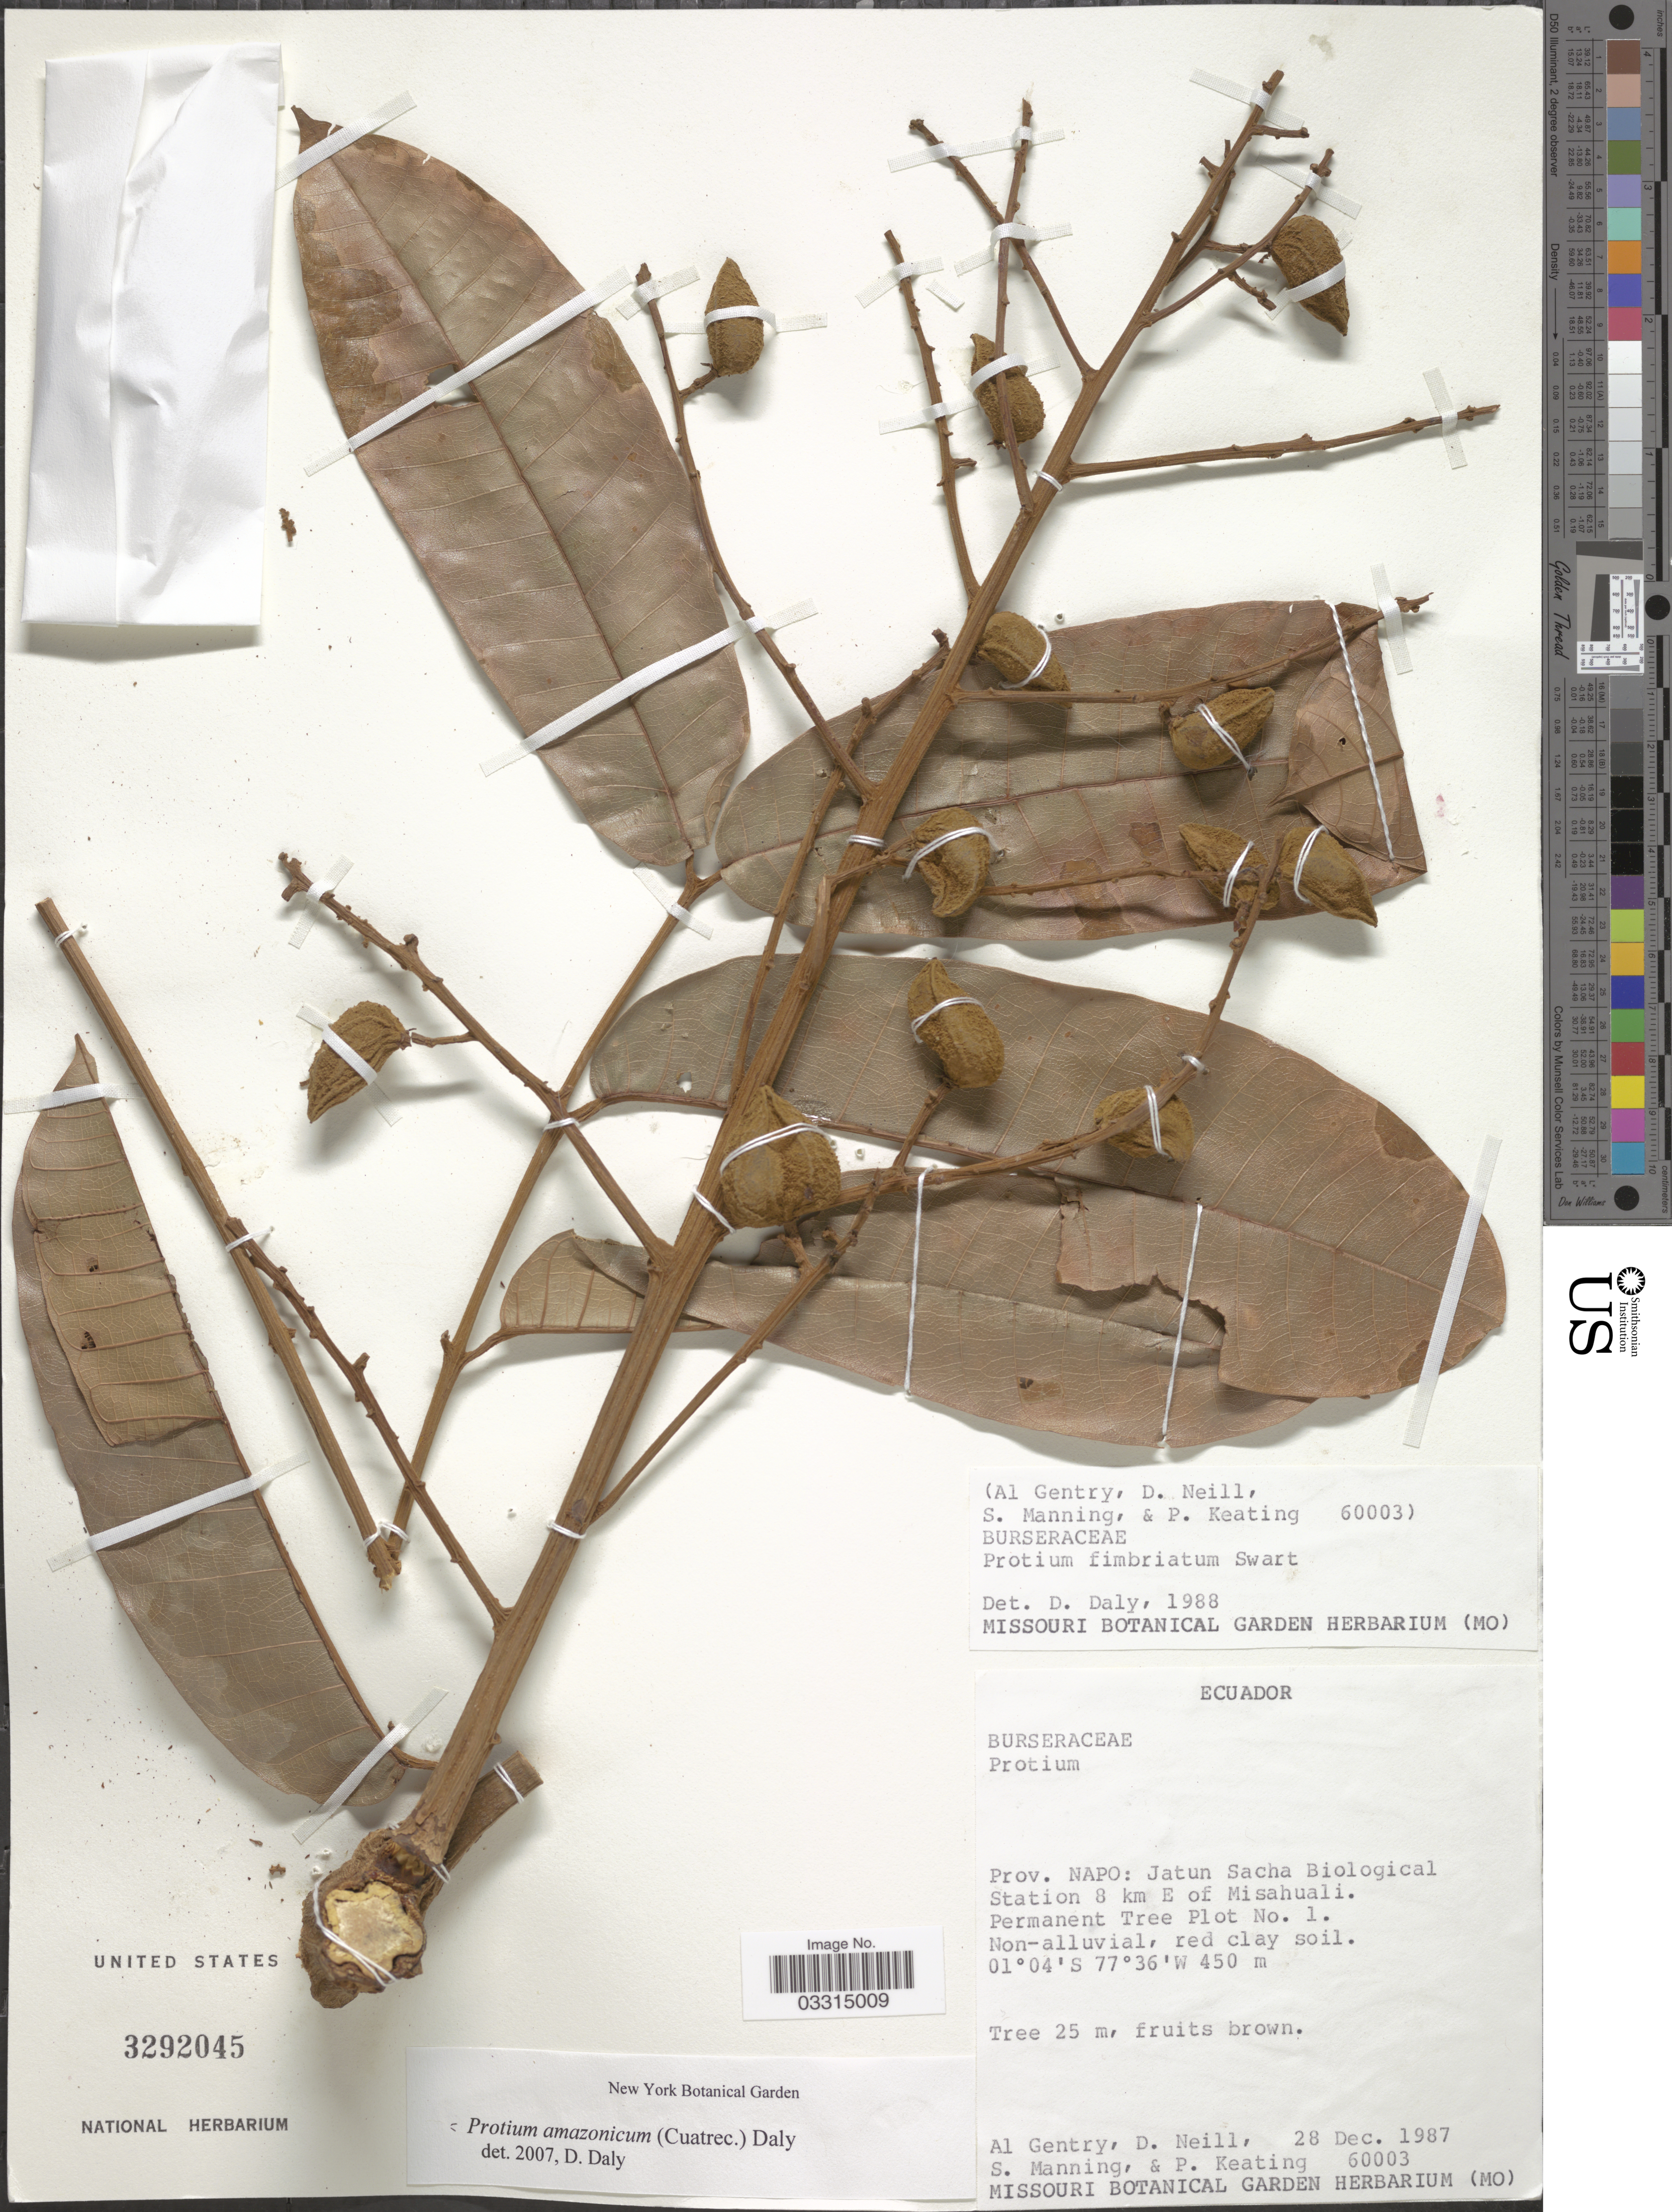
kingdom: Plantae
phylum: Tracheophyta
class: Magnoliopsida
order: Sapindales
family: Burseraceae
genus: Protium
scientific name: Protium amazonicum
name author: (Cuatrec.) Daly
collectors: A. H. Gentry, D. Neill, S. Manning & P. Keating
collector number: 60003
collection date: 1987-12-28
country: Ecuador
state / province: Napo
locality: Jatun Sacha Biological Station 8 km E of Misahuali. Permanent Tree Plot No. 1.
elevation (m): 450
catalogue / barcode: US 3292045